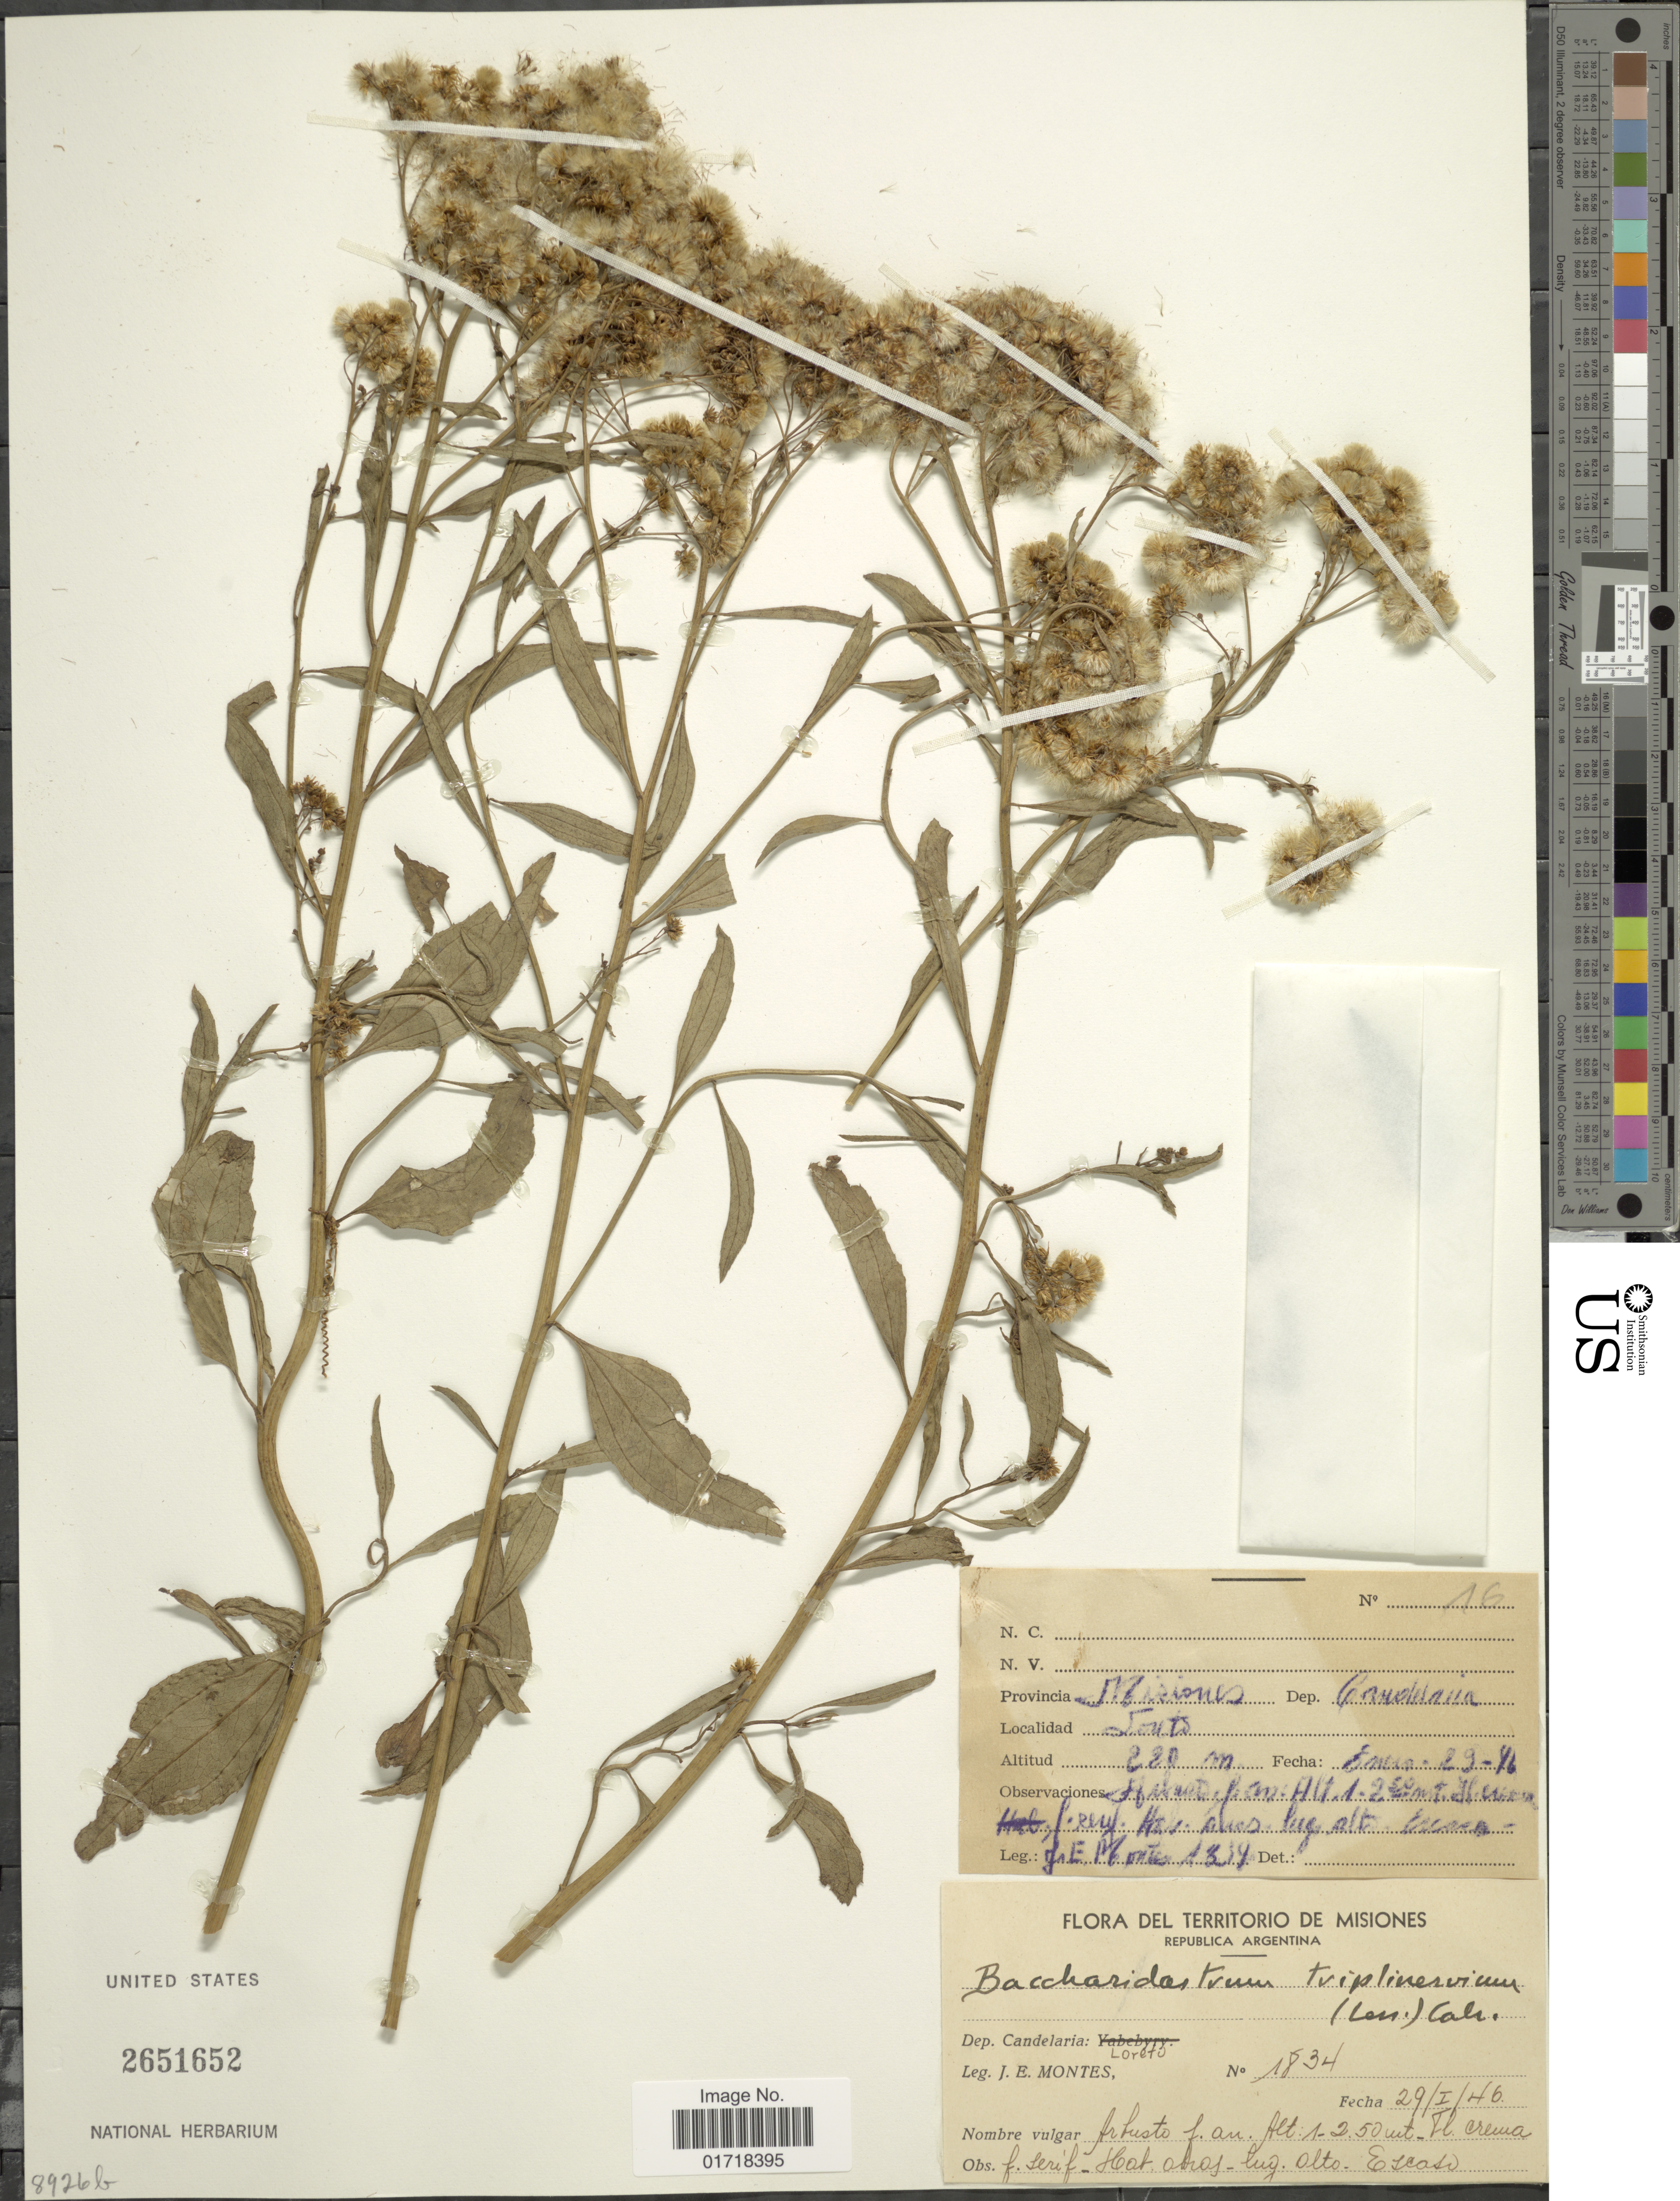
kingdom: Plantae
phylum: Tracheophyta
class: Magnoliopsida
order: Asterales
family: Asteraceae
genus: Baccharidastrum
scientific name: Baccharidastrum triplinervium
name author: (Less.) Cabrera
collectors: J. E. Montes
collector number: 1834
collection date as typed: Transcribed d/m/y: 29/1/46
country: Argentina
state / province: Misiones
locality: Dept Candelaria: Lorento.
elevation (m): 250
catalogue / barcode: US 2651652